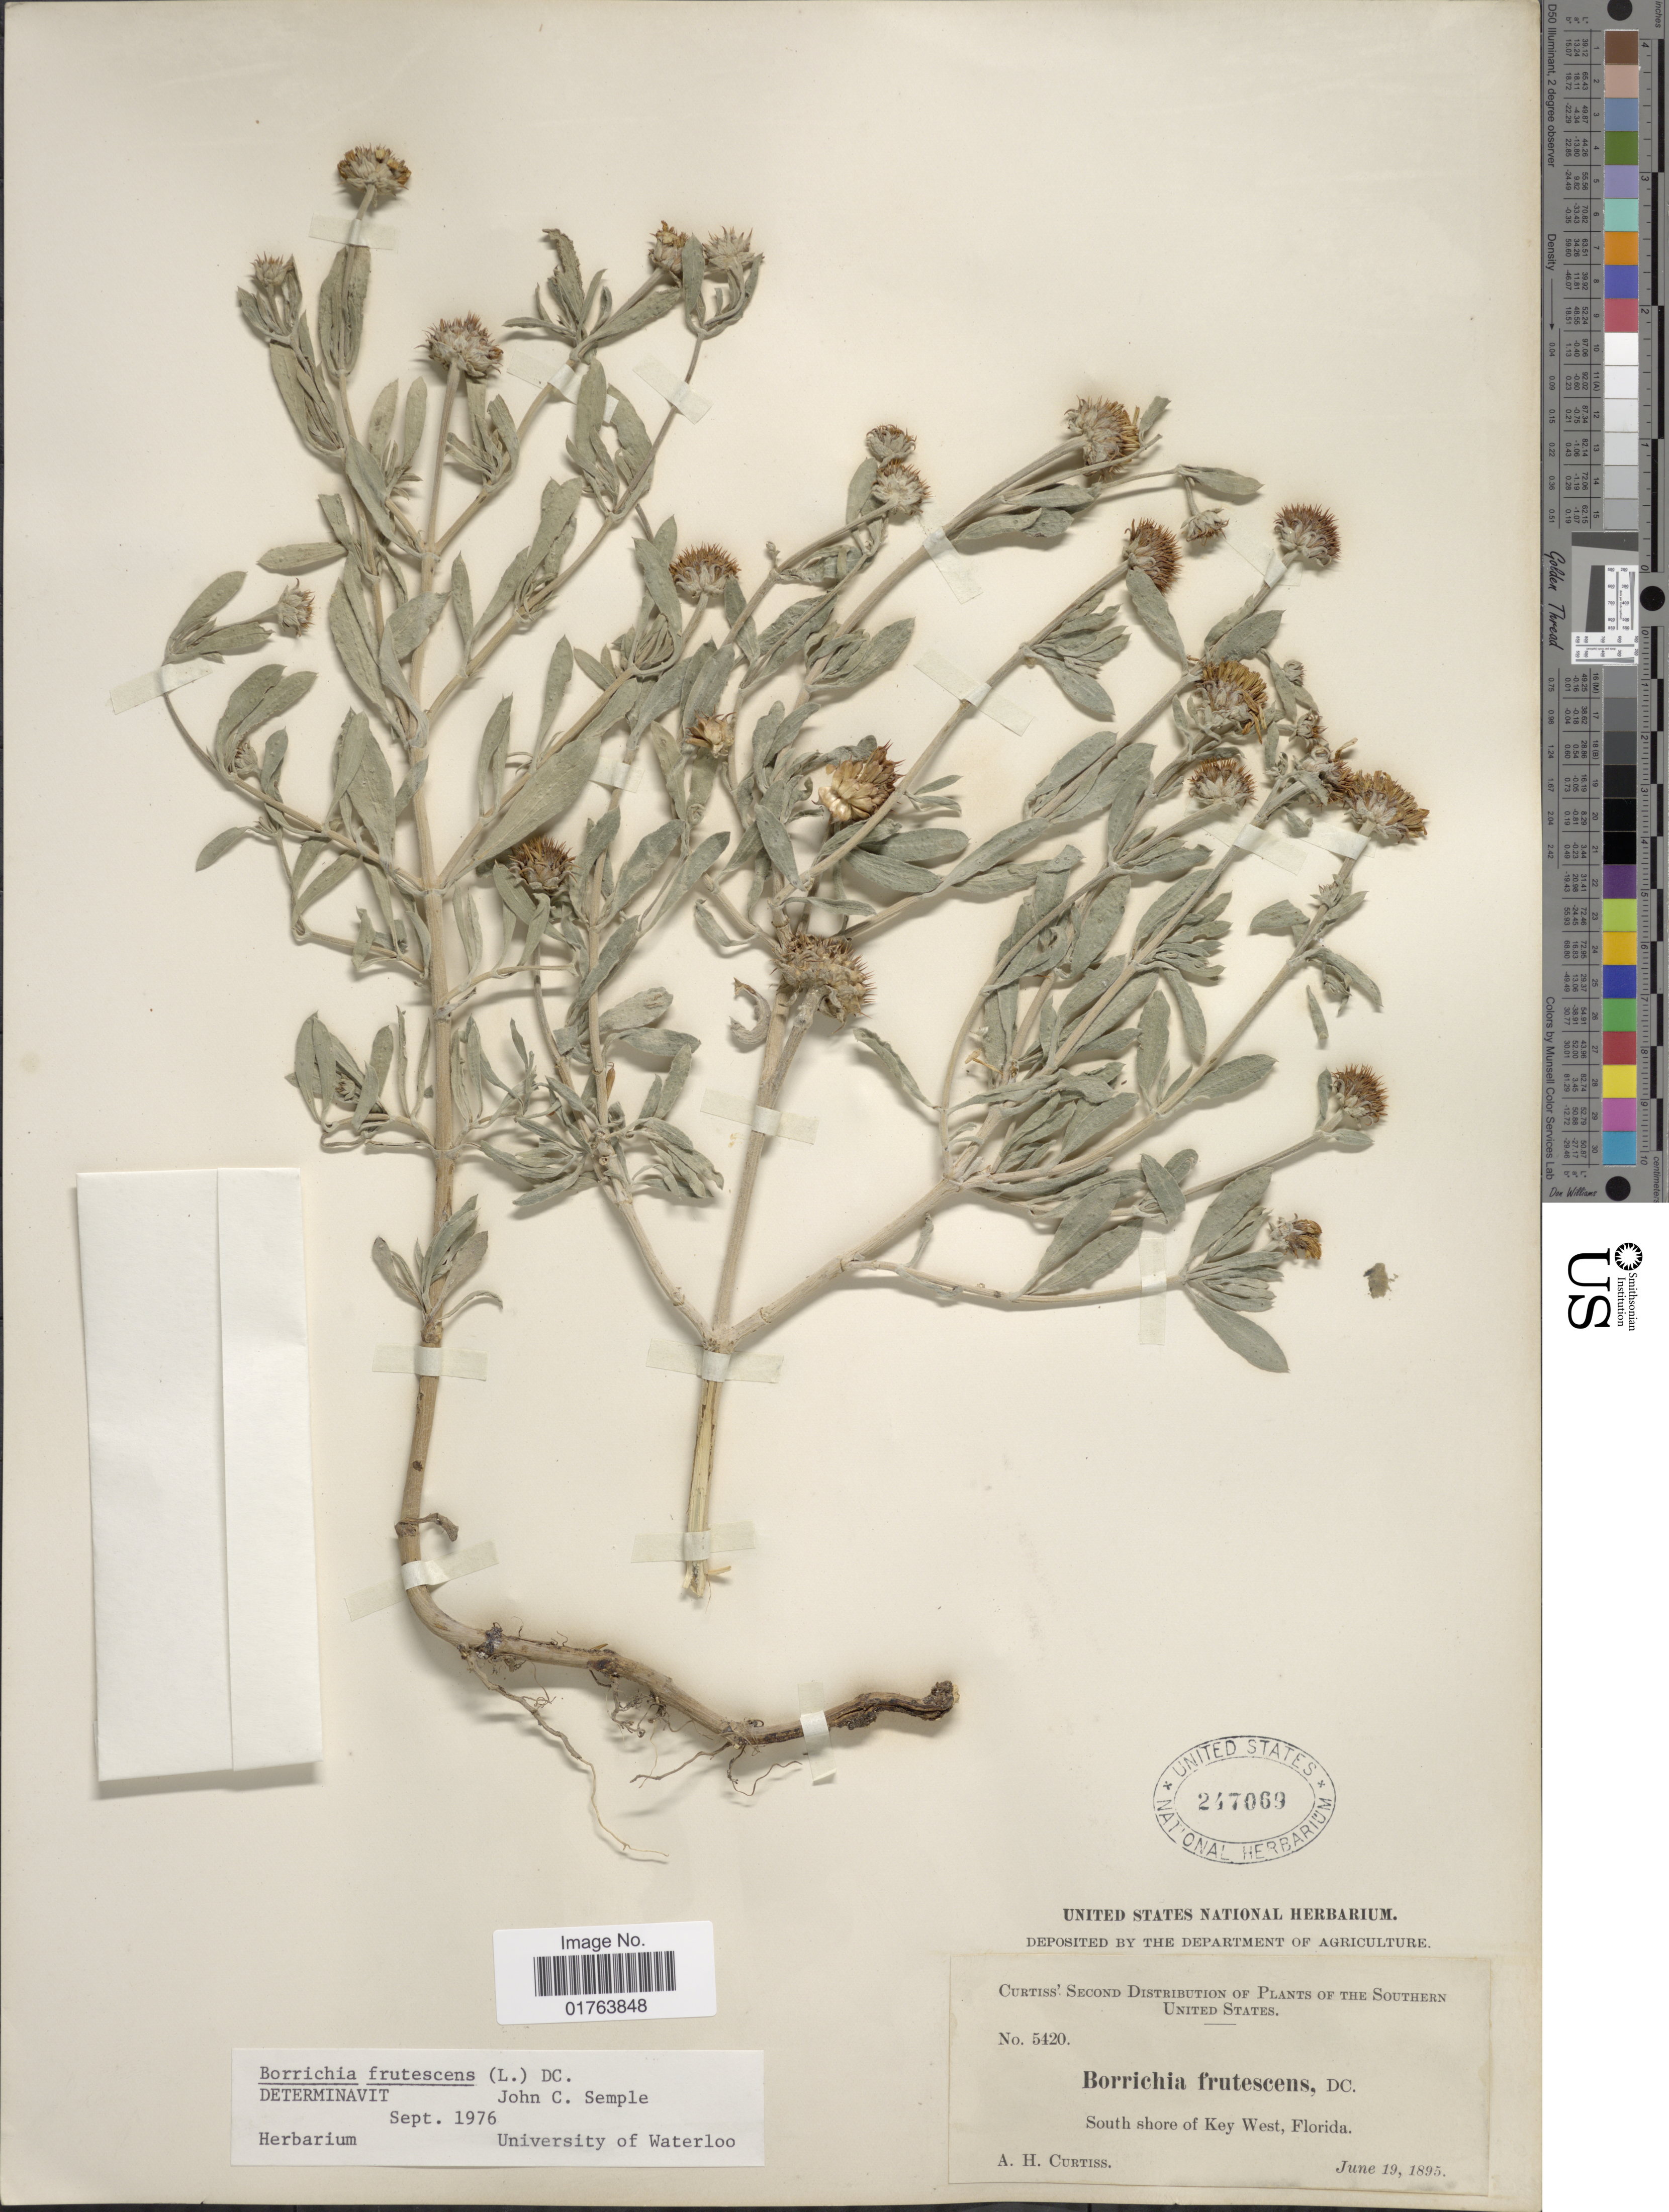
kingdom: Plantae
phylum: Tracheophyta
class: Magnoliopsida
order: Asterales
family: Asteraceae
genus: Borrichia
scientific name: Borrichia frutescens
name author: (L.) DC.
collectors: A. H. Curtiss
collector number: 5420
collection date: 1895-06-19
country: United States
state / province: Florida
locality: South shore of Key West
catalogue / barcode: US 247069